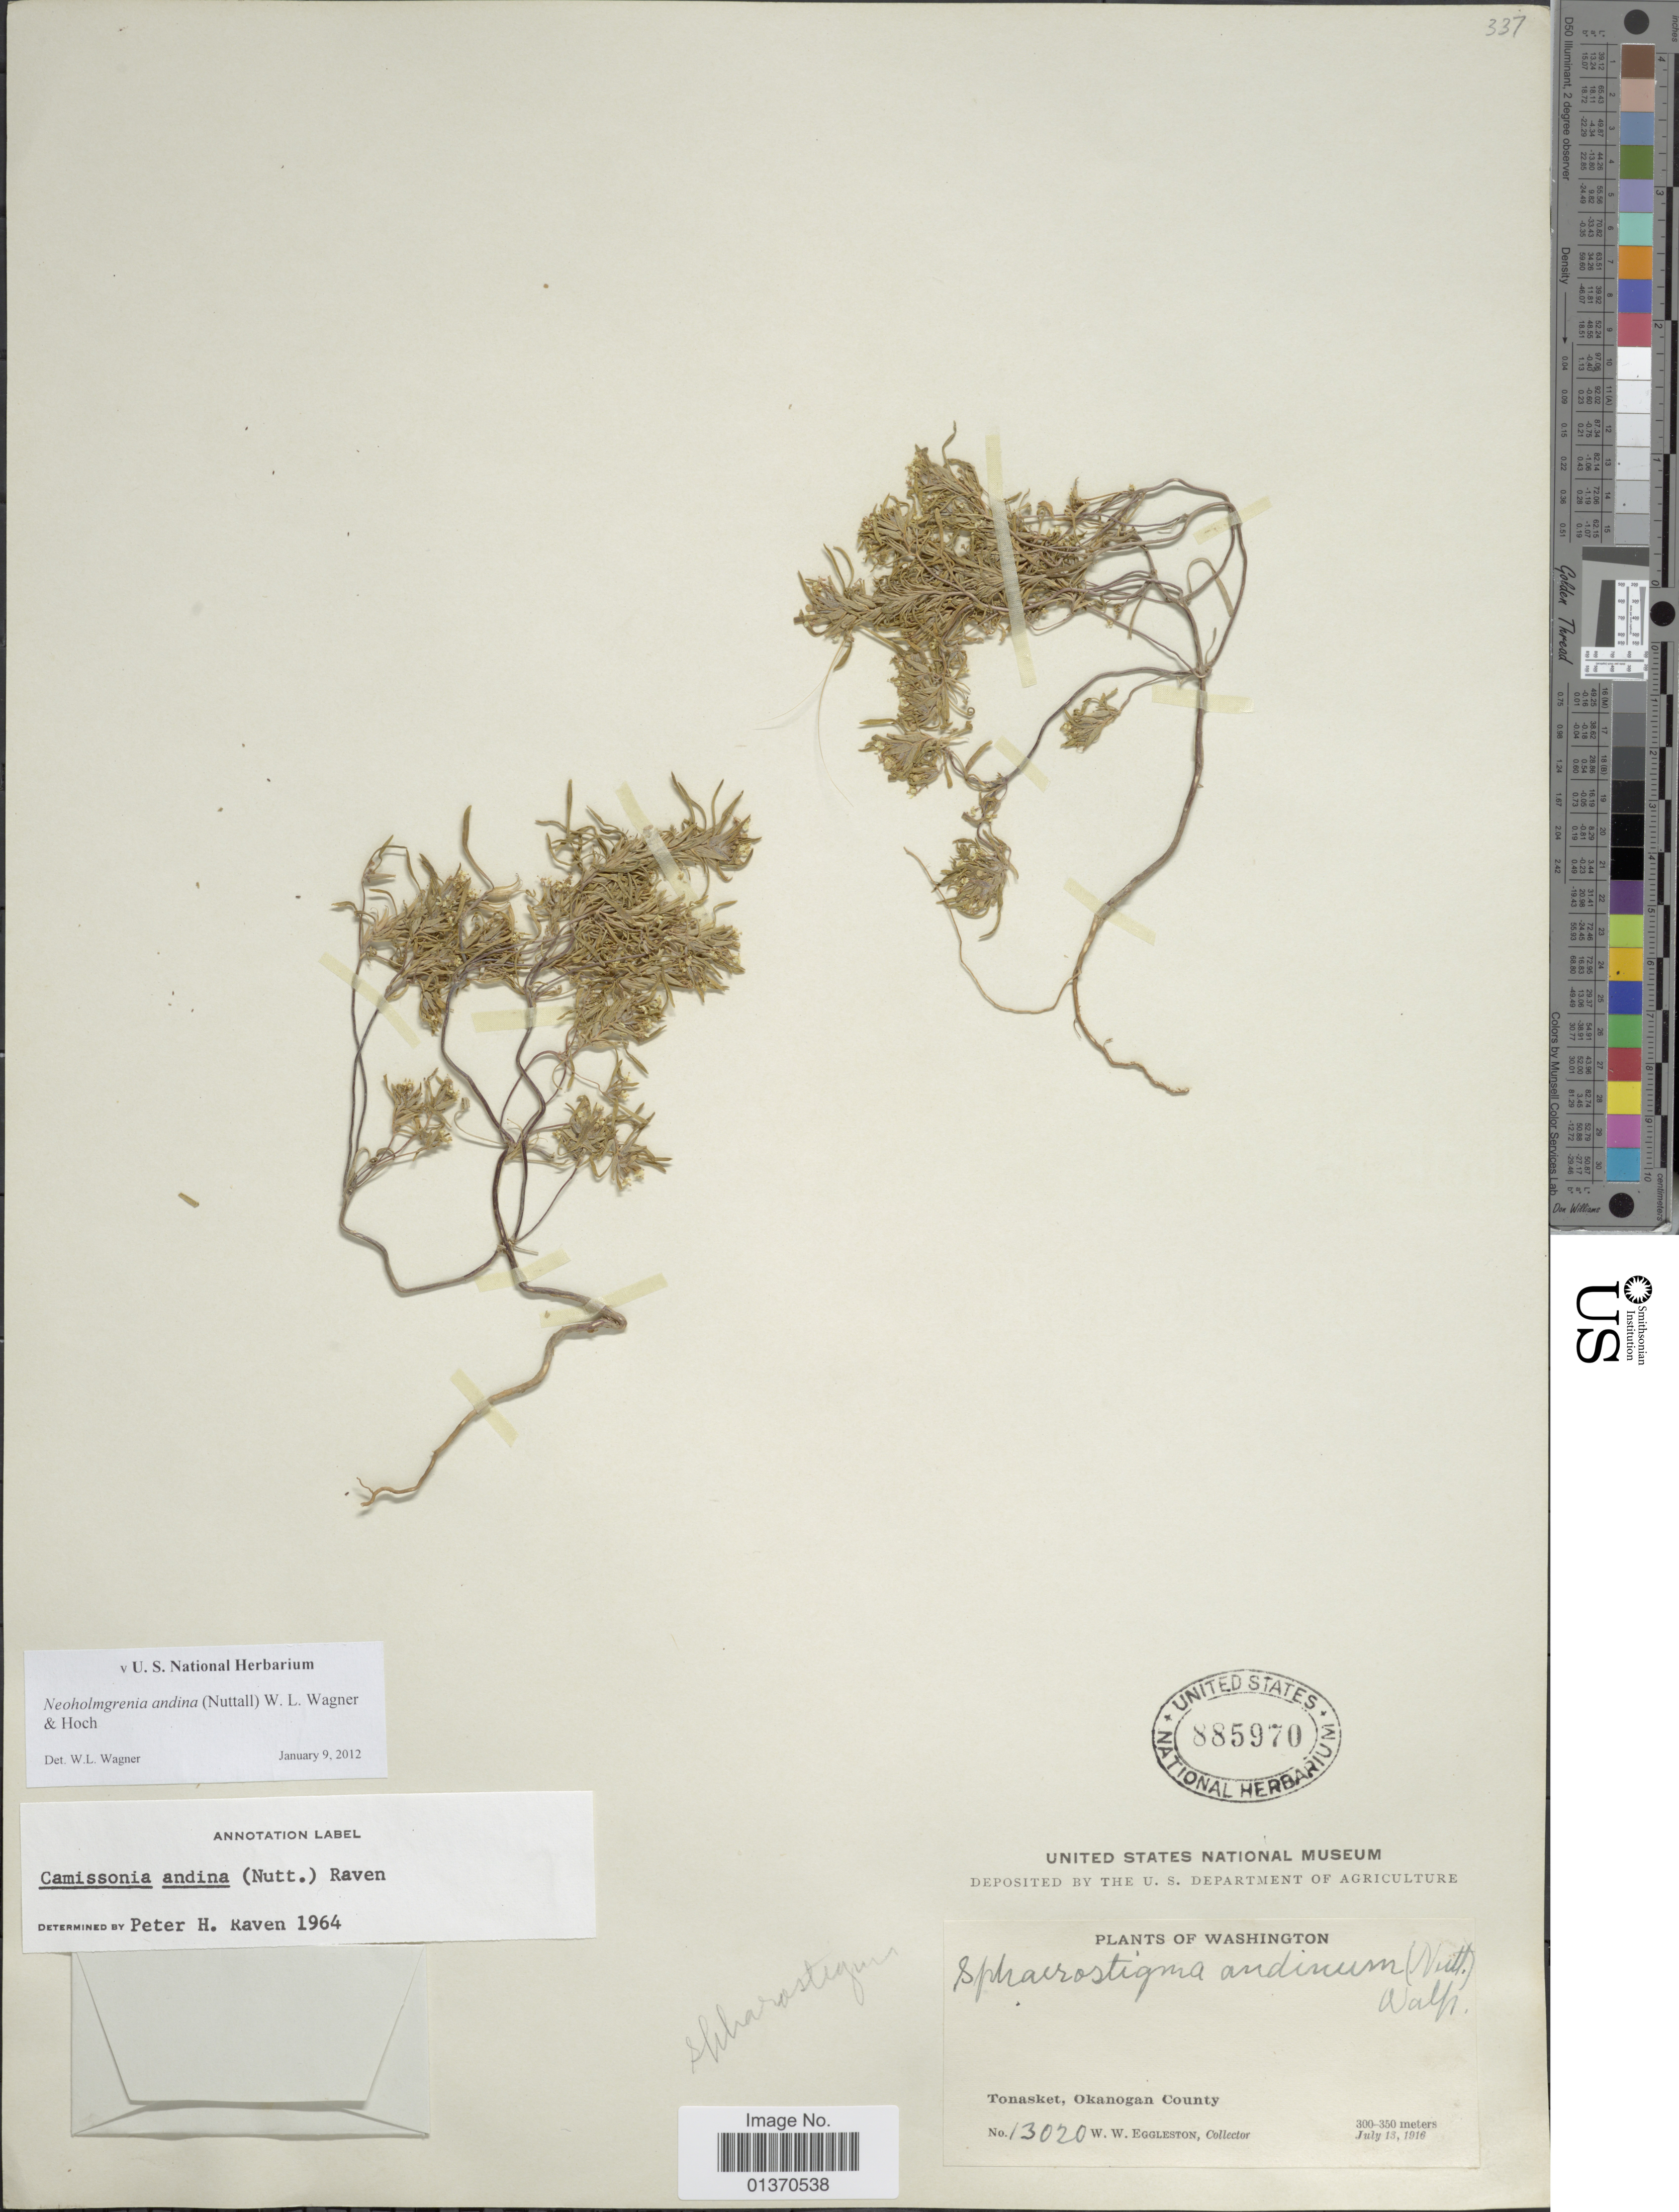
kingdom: Plantae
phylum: Tracheophyta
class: Magnoliopsida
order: Myrtales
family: Onagraceae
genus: Neoholmgrenia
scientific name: Neoholmgrenia andina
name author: (Nutt.) W.L. Wagner & Hoch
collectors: W. W. Eggleston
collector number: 13020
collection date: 1916-07-13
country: United States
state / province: Washington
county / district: Okanogan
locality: Tonasket, Okanogan County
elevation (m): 300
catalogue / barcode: US 885970